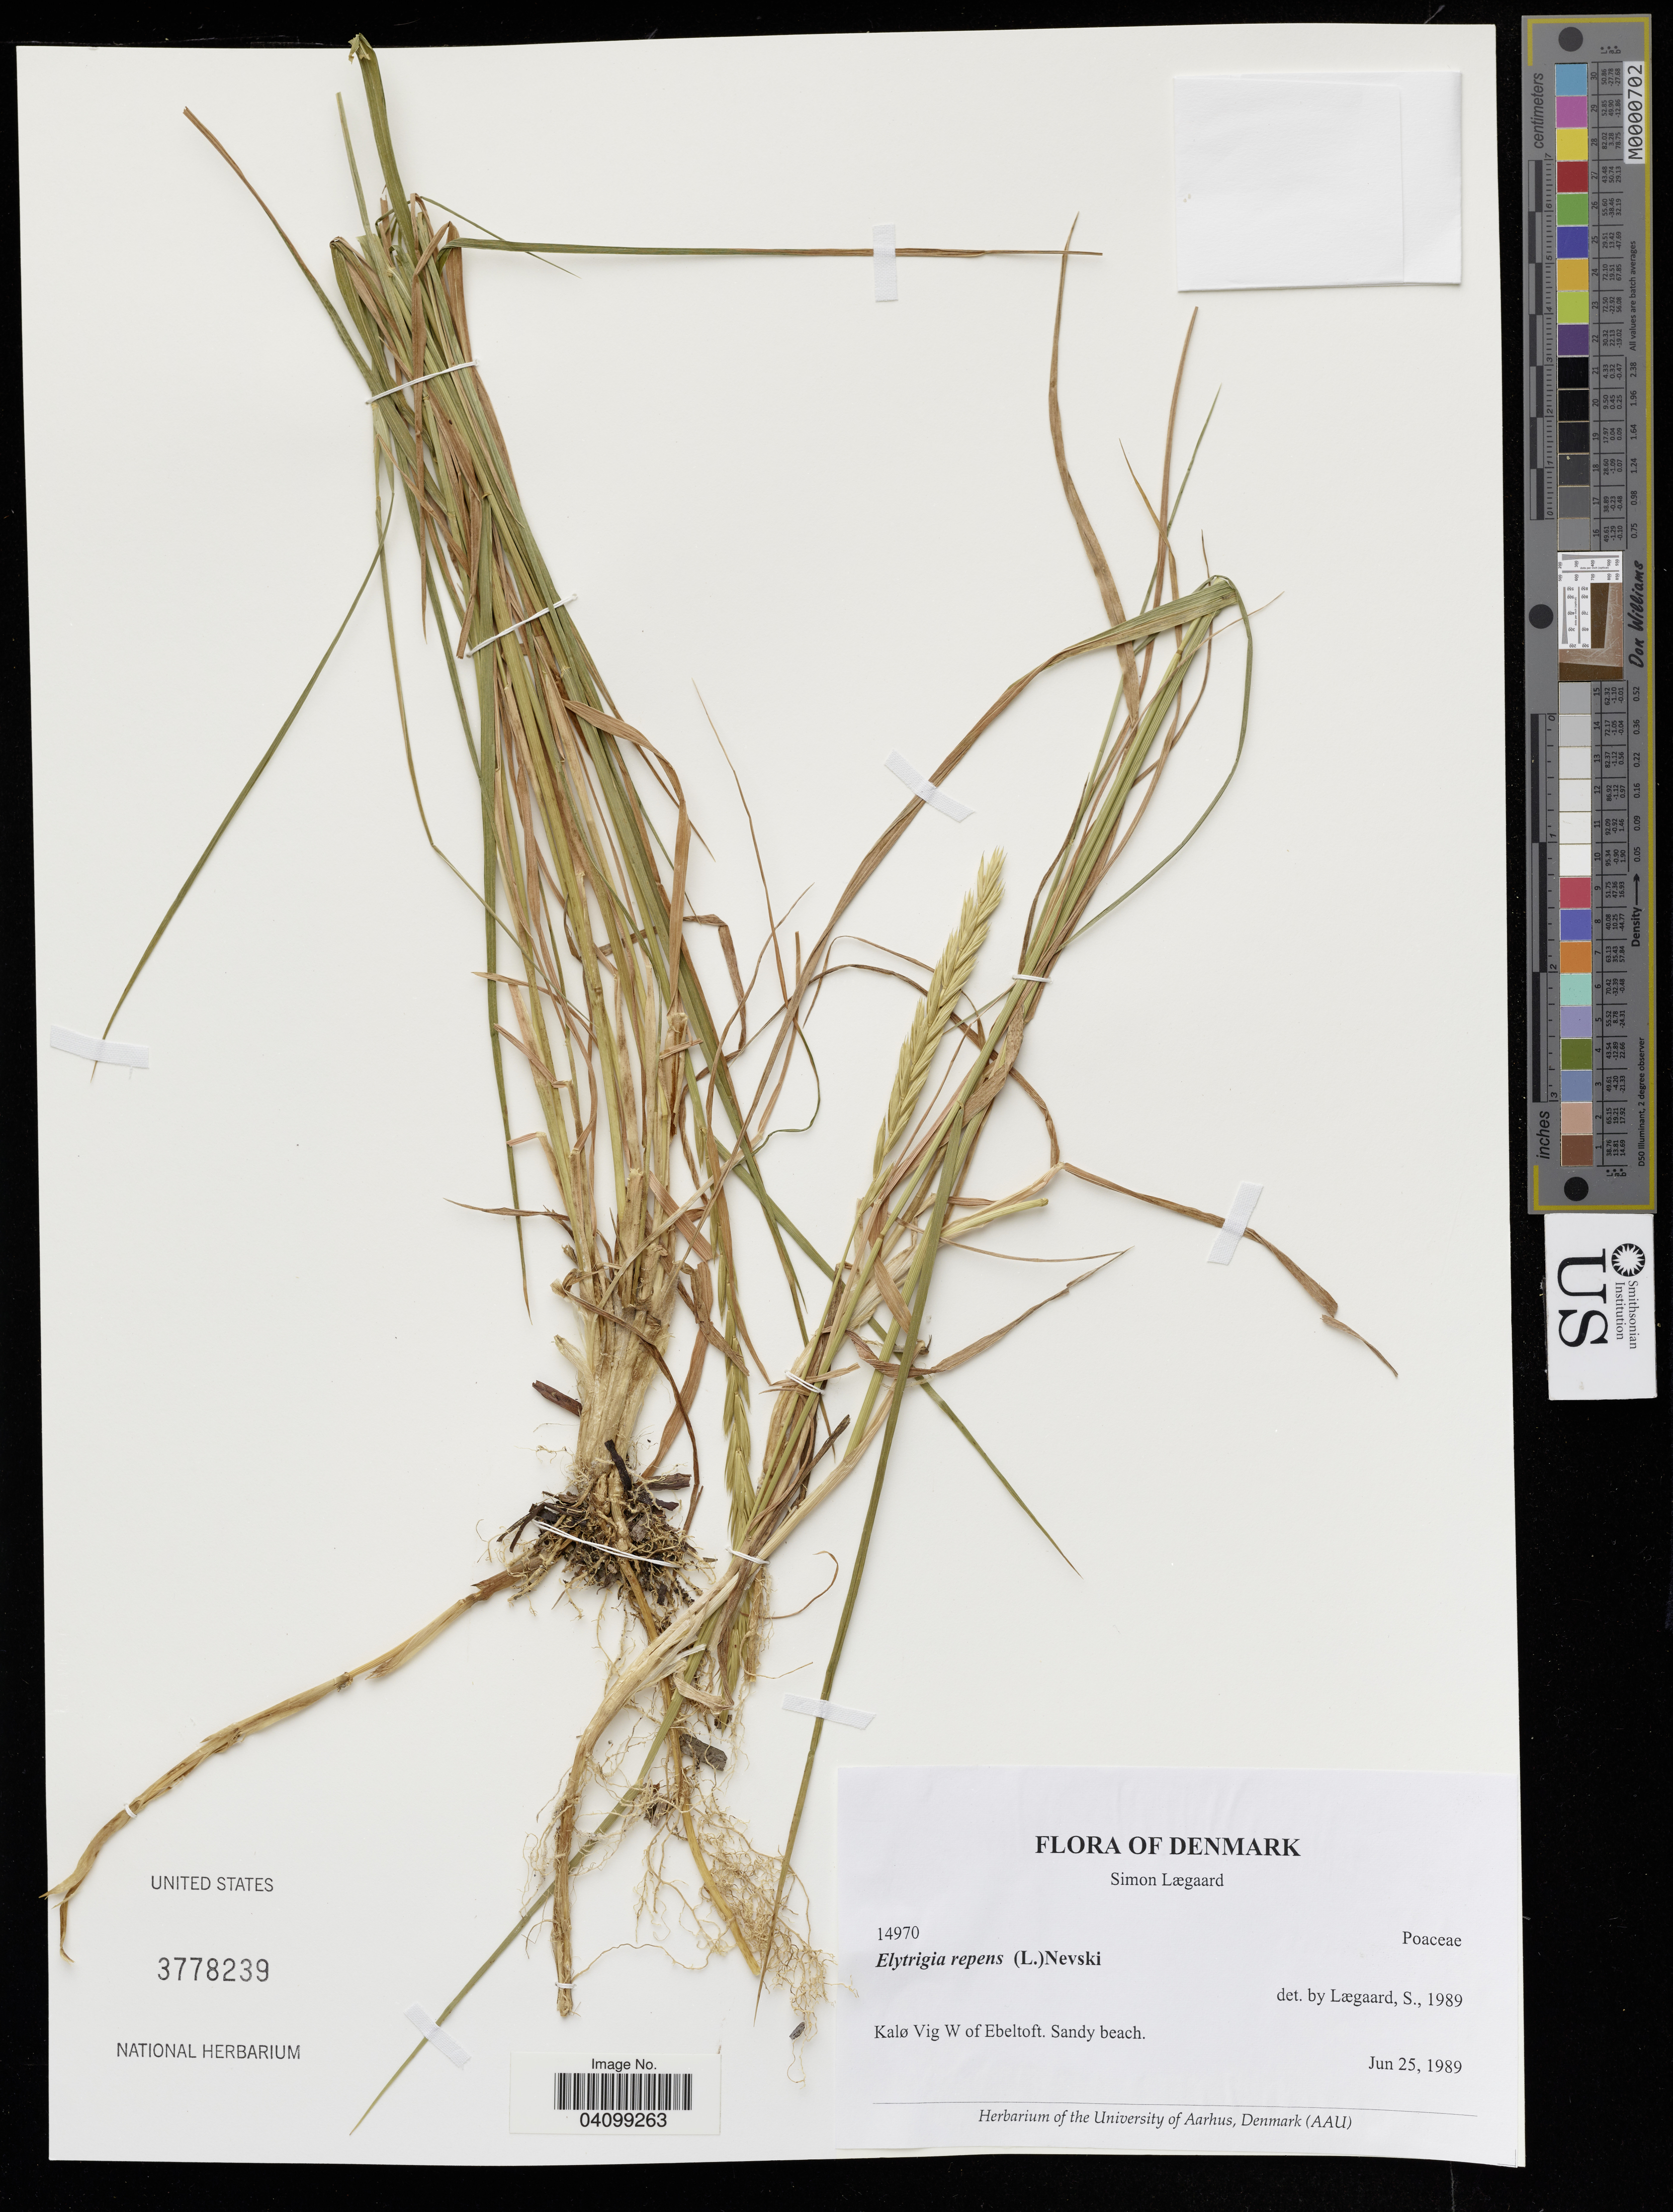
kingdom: Plantae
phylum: Tracheophyta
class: Liliopsida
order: Poales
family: Poaceae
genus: Elytrigia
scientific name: Elytrigia repens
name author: (L.) Desv. ex Nevski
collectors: S. Lægaard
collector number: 14970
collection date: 1989-06-25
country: Denmark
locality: Kalø Vig W of Ebeltoft.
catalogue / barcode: US 3778239